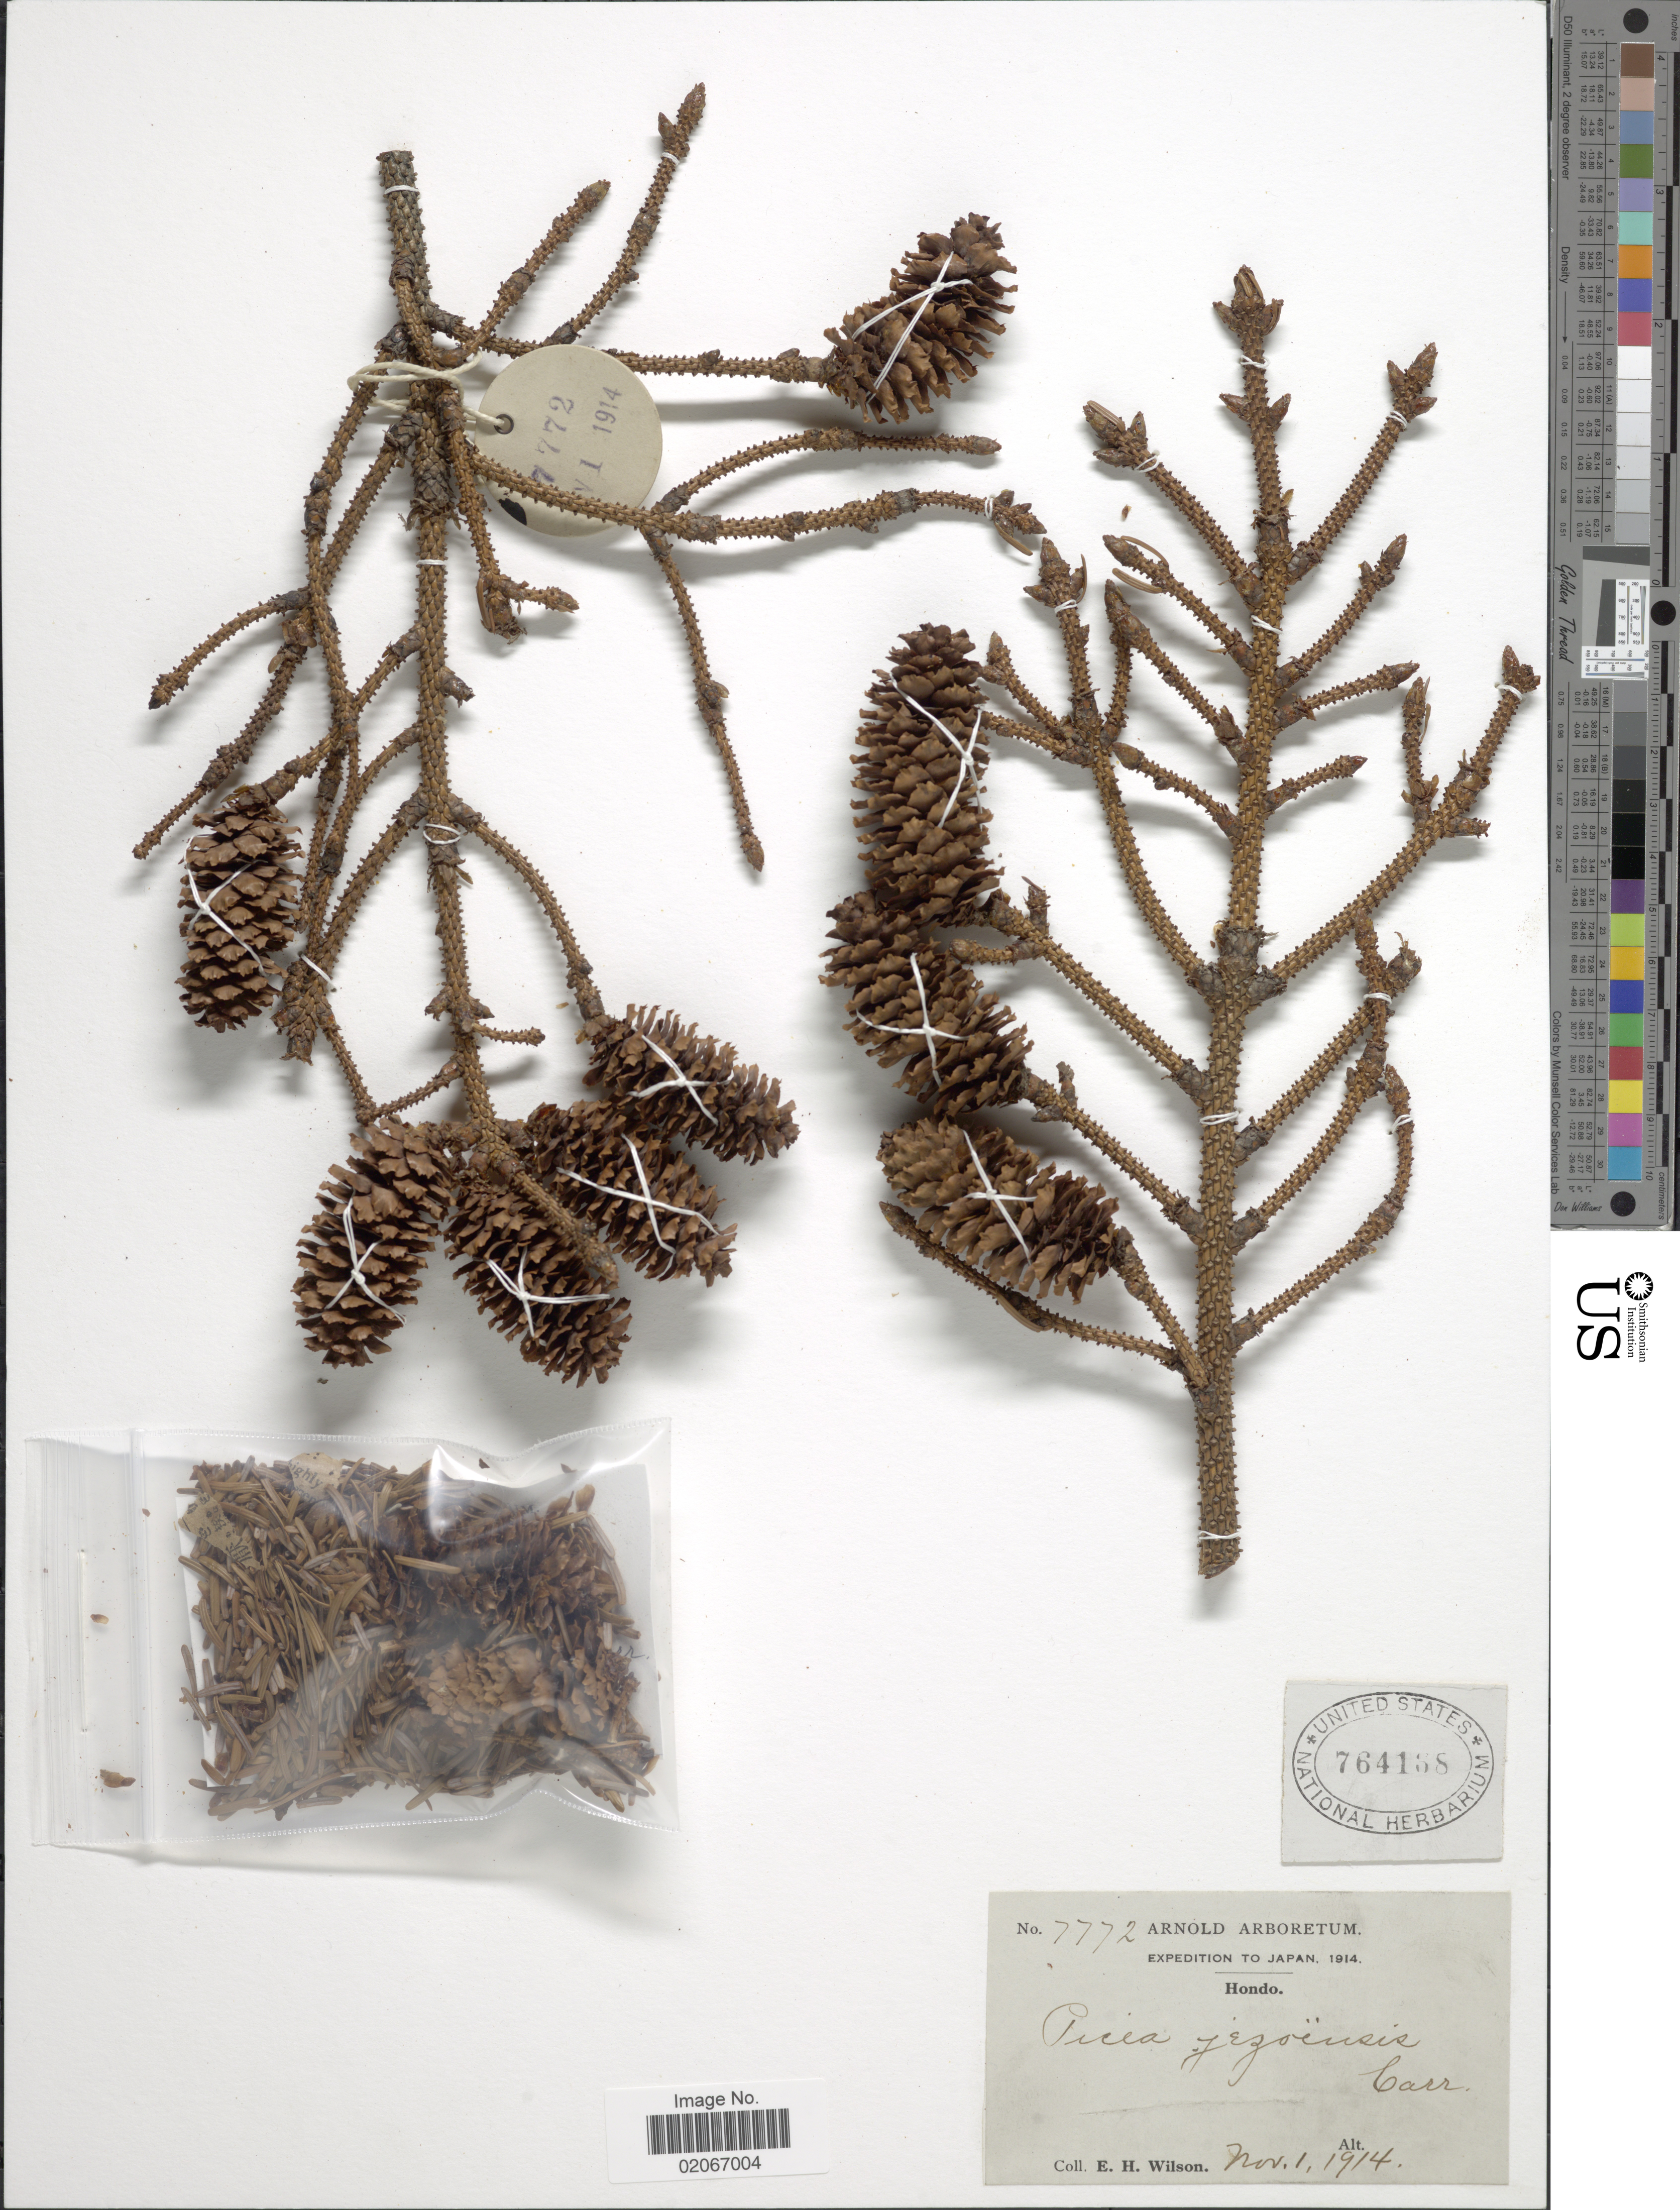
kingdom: Plantae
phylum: Tracheophyta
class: Pinopsida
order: Pinales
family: Pinaceae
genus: Picea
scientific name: Picea jezoensis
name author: (Siebold & Zucc.) Carrière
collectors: E. Wilson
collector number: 7772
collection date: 1914-11-01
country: Japan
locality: Hondo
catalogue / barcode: US 764188